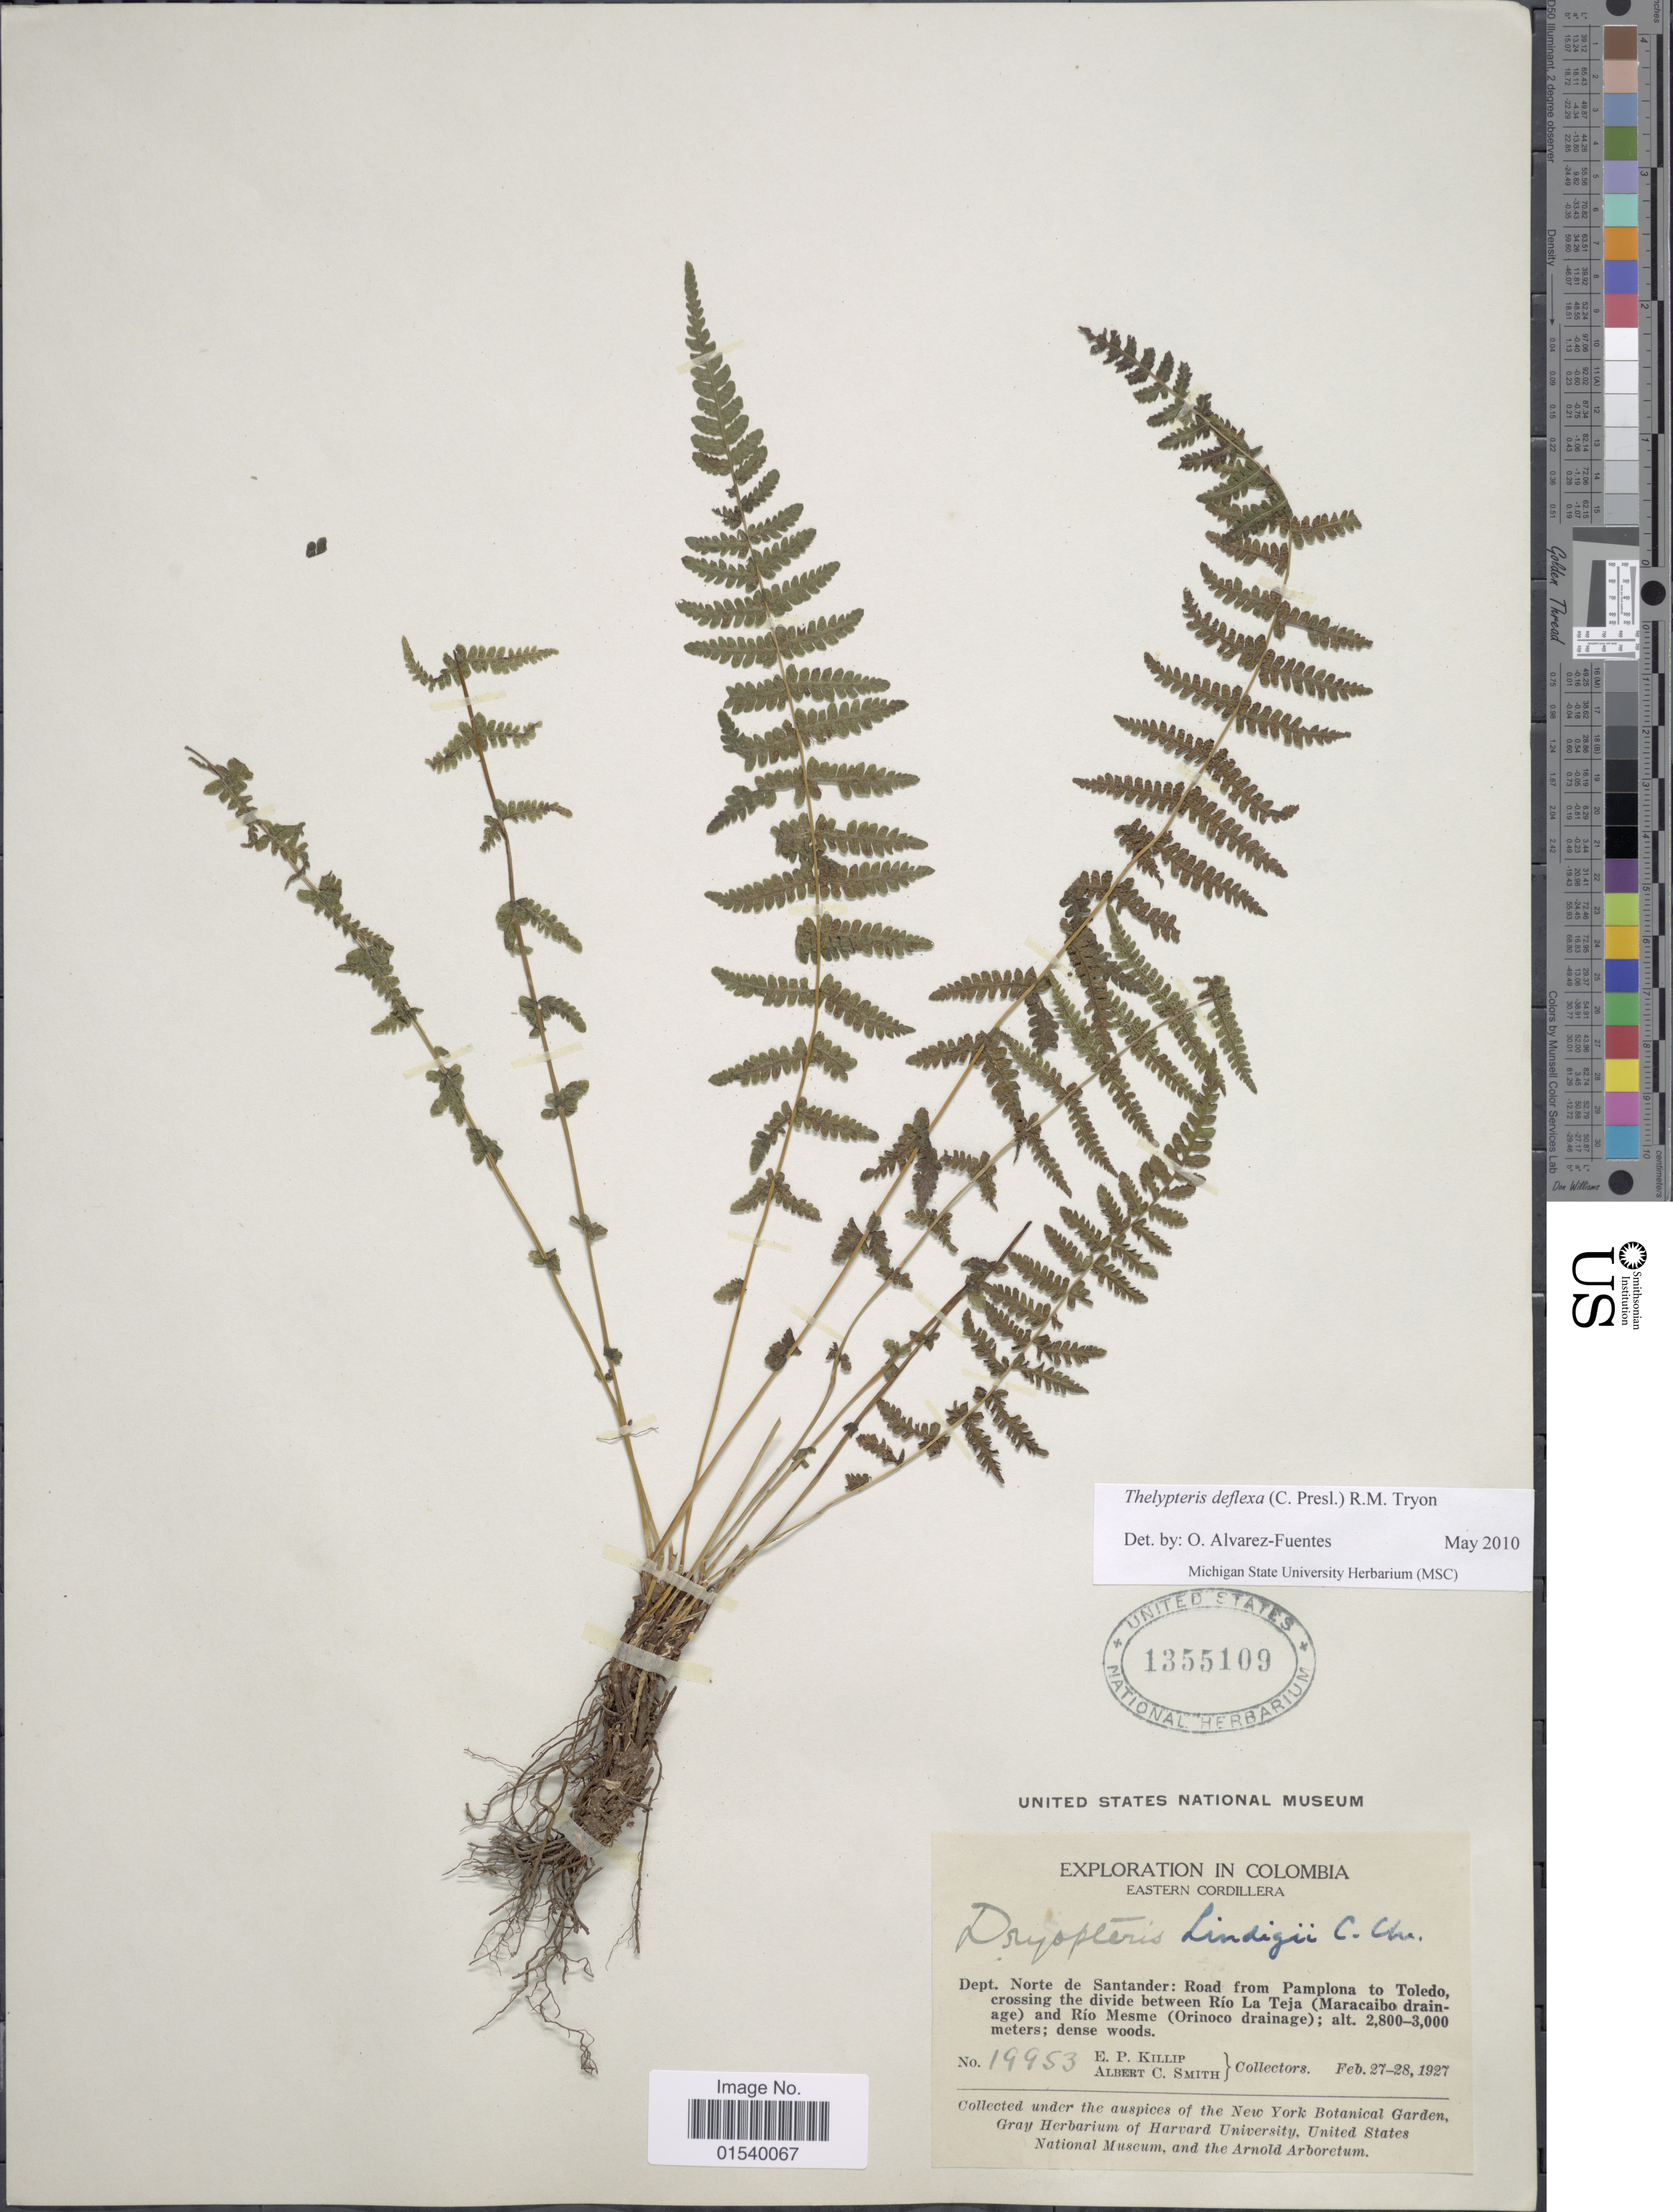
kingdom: Plantae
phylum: Tracheophyta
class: Polypodiopsida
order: Polypodiales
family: Thelypteridaceae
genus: Amauropelta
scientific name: Amauropelta deflexa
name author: (C. Presl) Á. Löve & D. Löve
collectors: E. P. Killip & A. C. Smith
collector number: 19953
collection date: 1927-02-27/1927-02-28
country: Colombia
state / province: Norte de Santander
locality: Eastern Cordillera, Dept Norte de Santander: Road from Pamplona to Toledo, crossing the divide between Río La Teja (Maracaibo drainage) and Río Mesme (Orinoco drainage)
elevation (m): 2800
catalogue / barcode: US 1355109